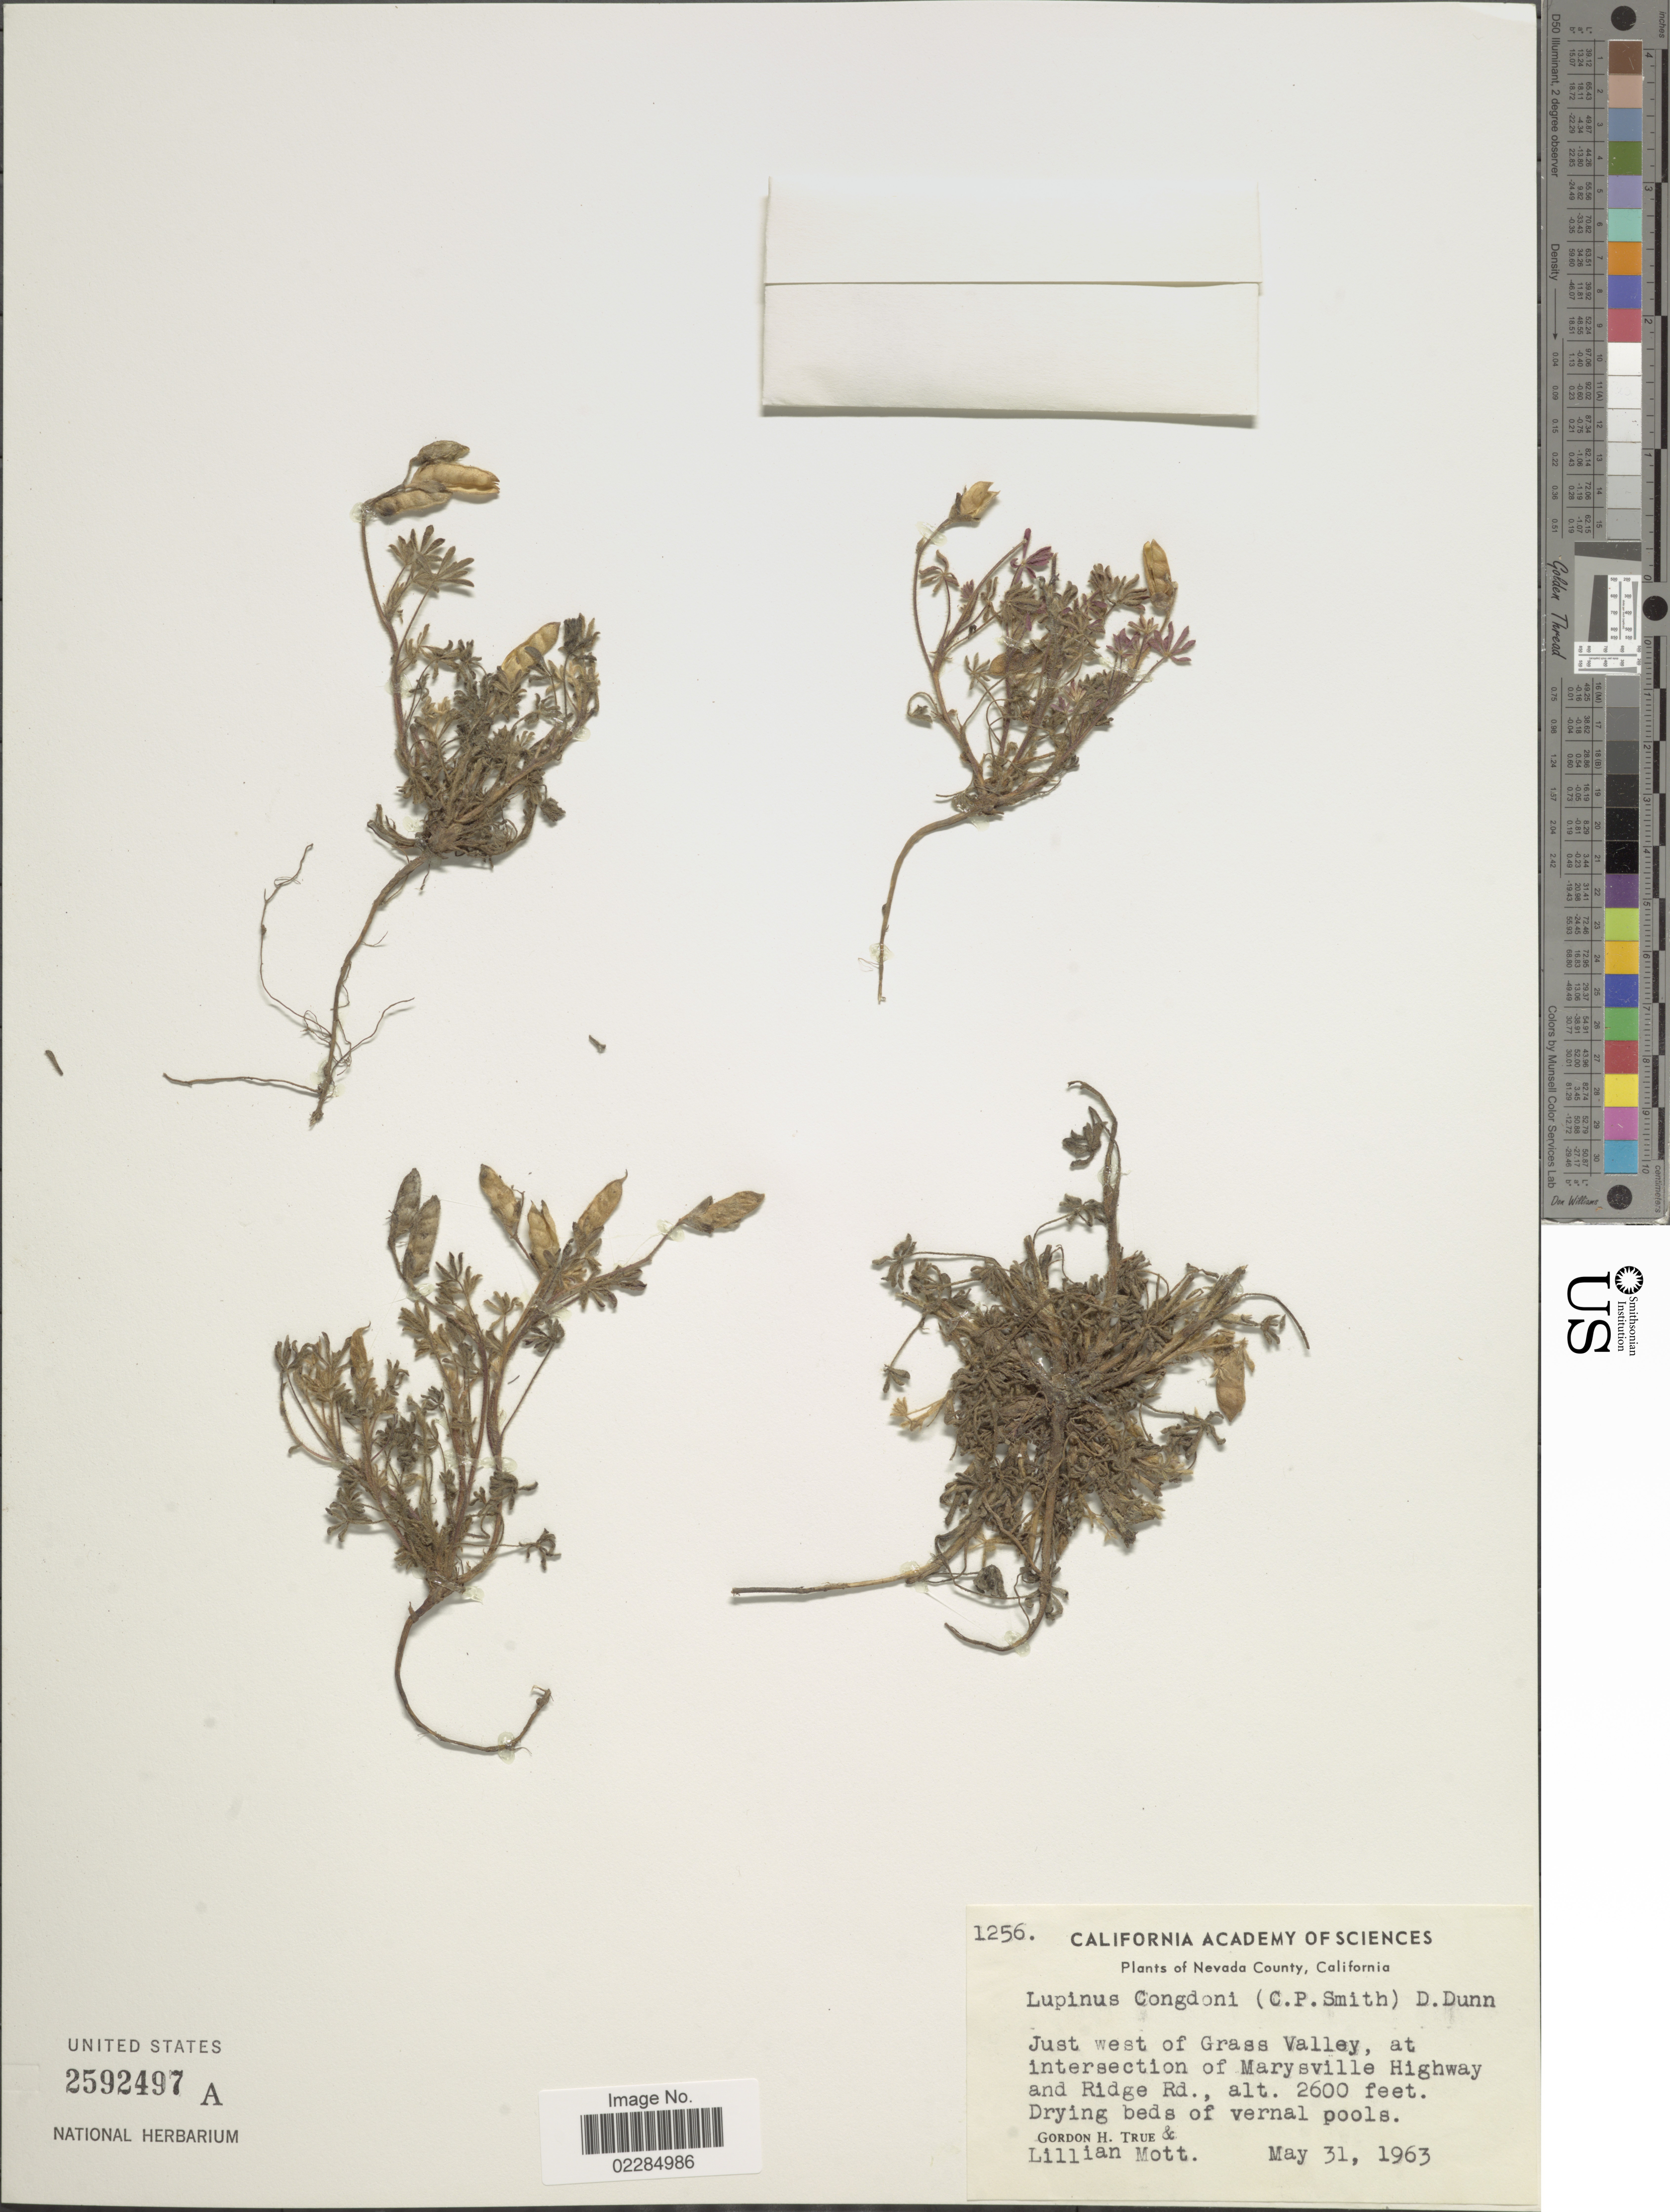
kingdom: Plantae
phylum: Tracheophyta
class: Magnoliopsida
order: Fabales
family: Fabaceae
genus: Lupinus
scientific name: Lupinus congdonii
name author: (C.P. Sm.) D.B. Dunn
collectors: G. H. True & L. Mott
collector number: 1256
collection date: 1963-05-31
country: United States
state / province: California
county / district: Nevada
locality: Nevada County, Just west of Grass Valley, at intersection of Marysville Highway and Ridge Rd.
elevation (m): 792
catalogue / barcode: US 2592497A